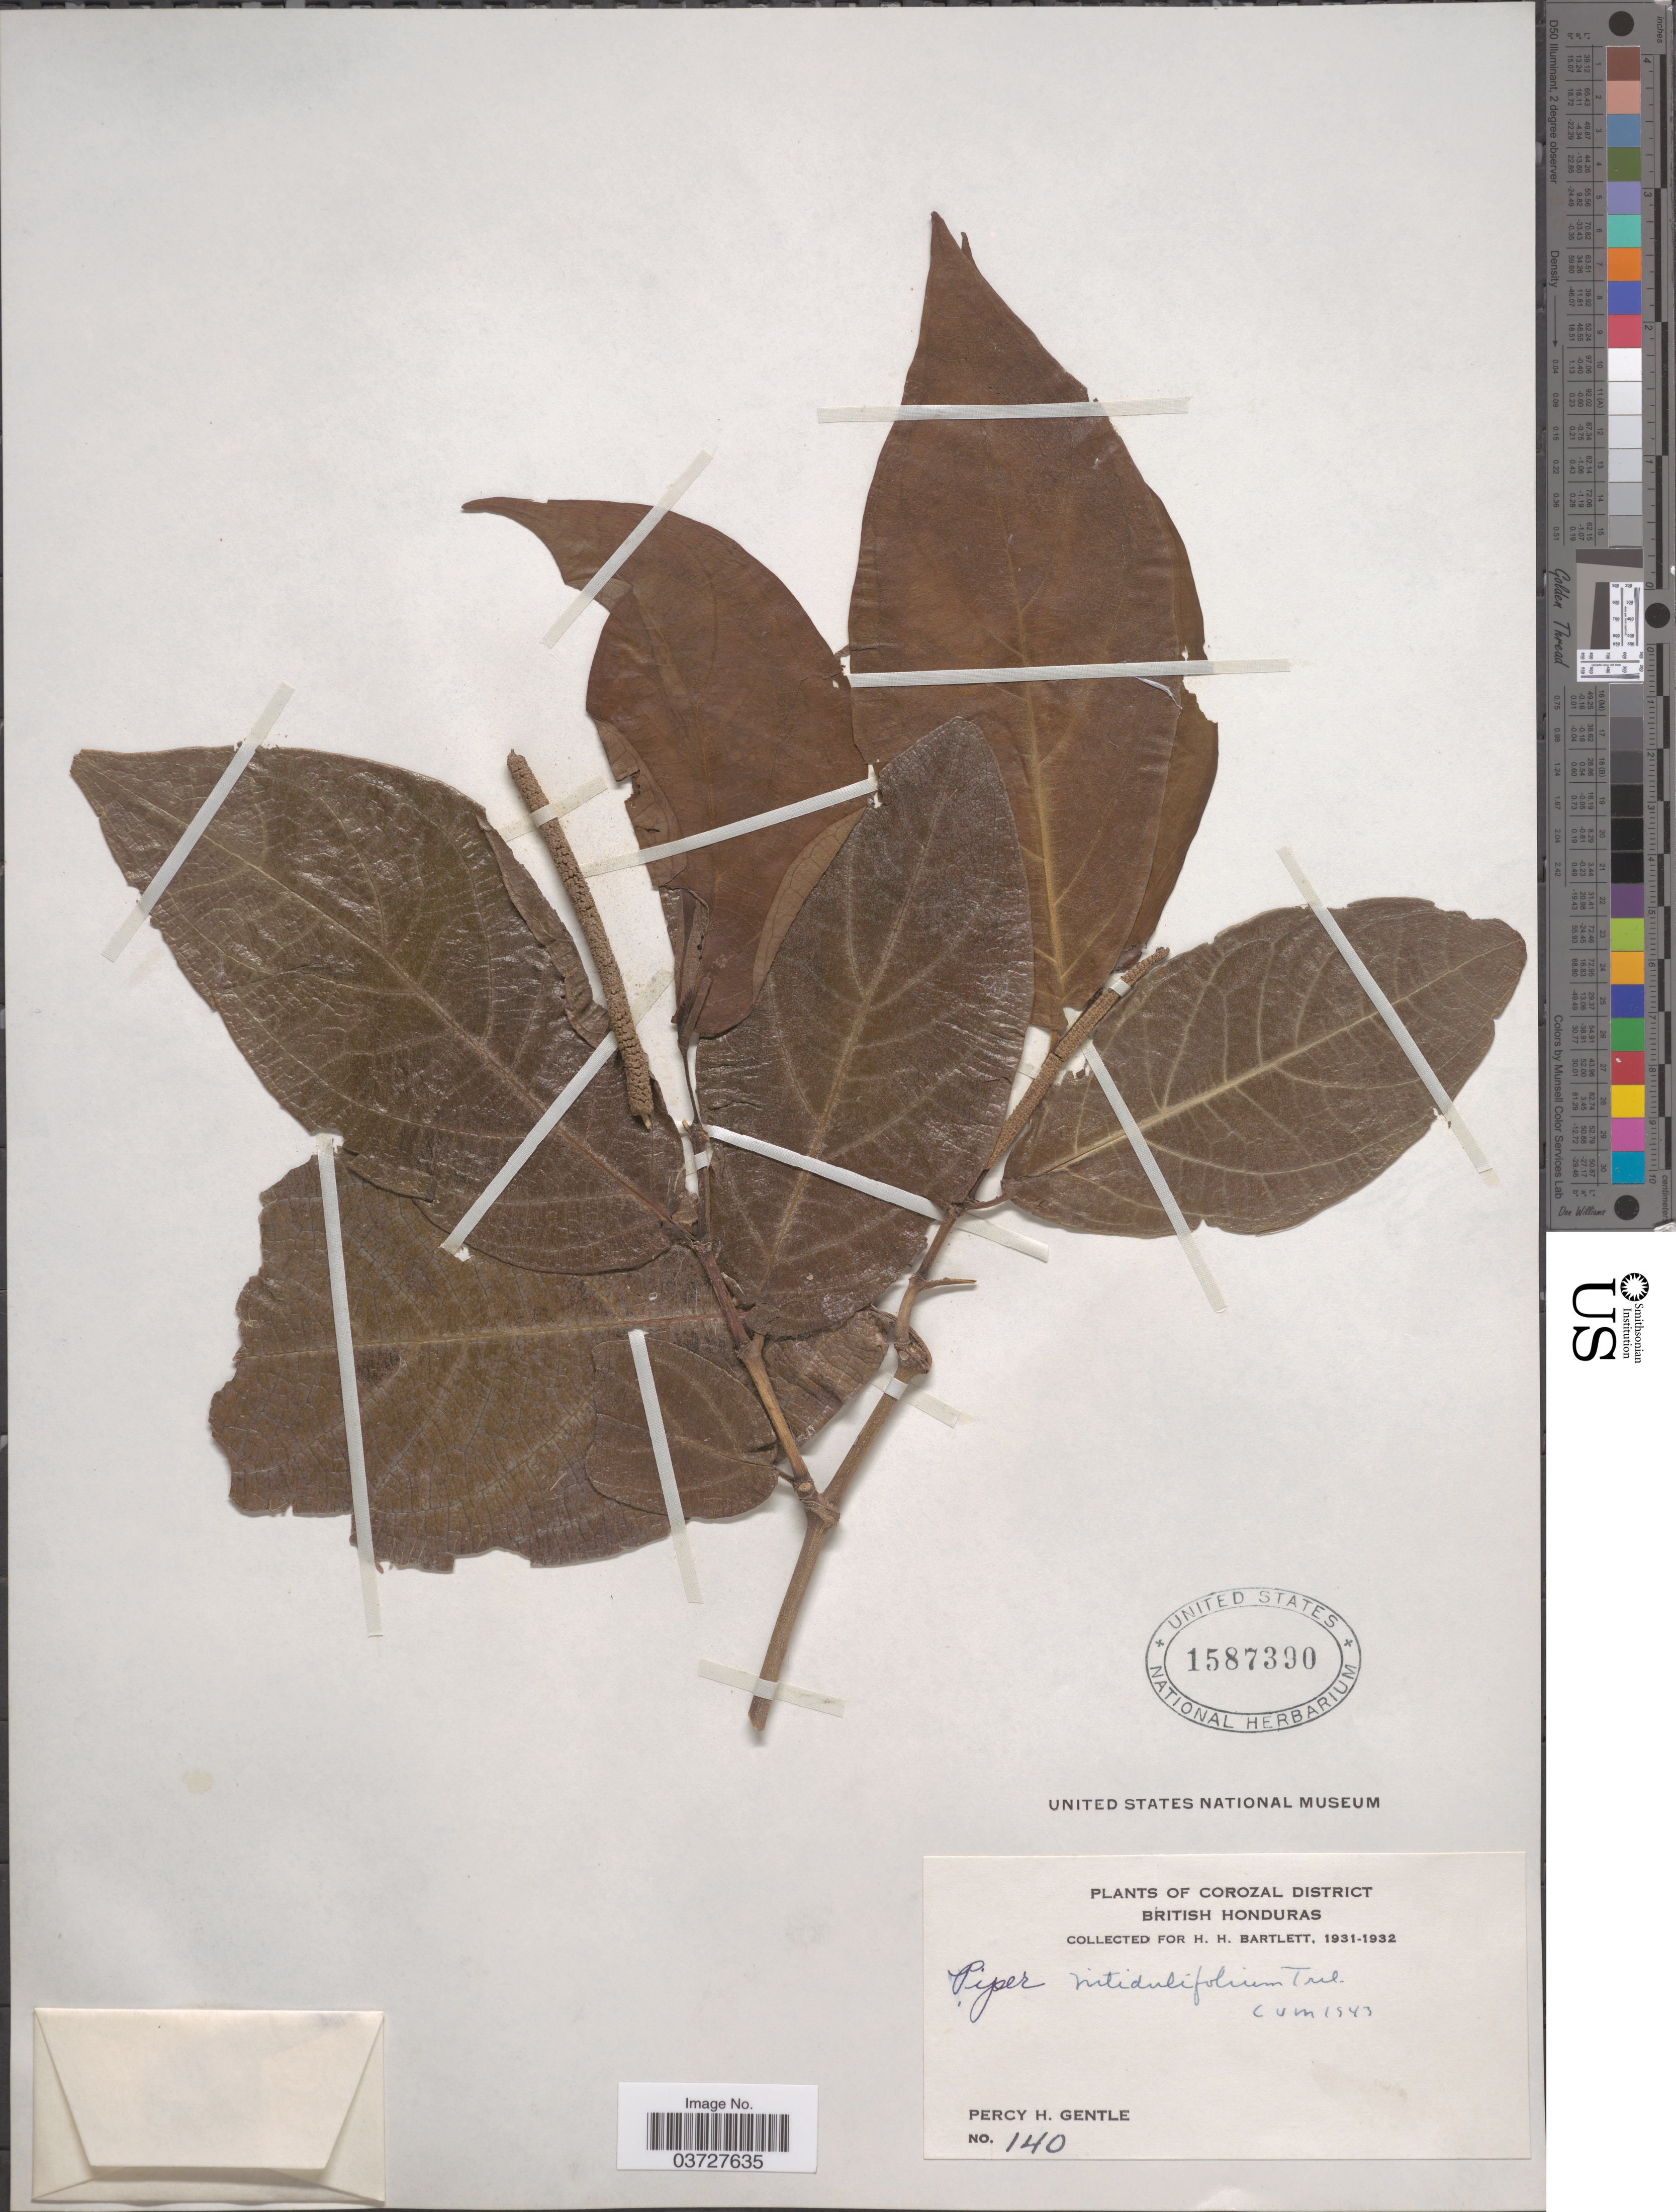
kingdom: Plantae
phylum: Tracheophyta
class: Magnoliopsida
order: Piperales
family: Piperaceae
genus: Piper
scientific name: Piper nitidulifolium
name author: Trel.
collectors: P. H. Gentle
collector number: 140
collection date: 1931/1932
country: Belize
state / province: Corozal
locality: Corozal District. British Honduras.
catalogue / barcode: US 1587390